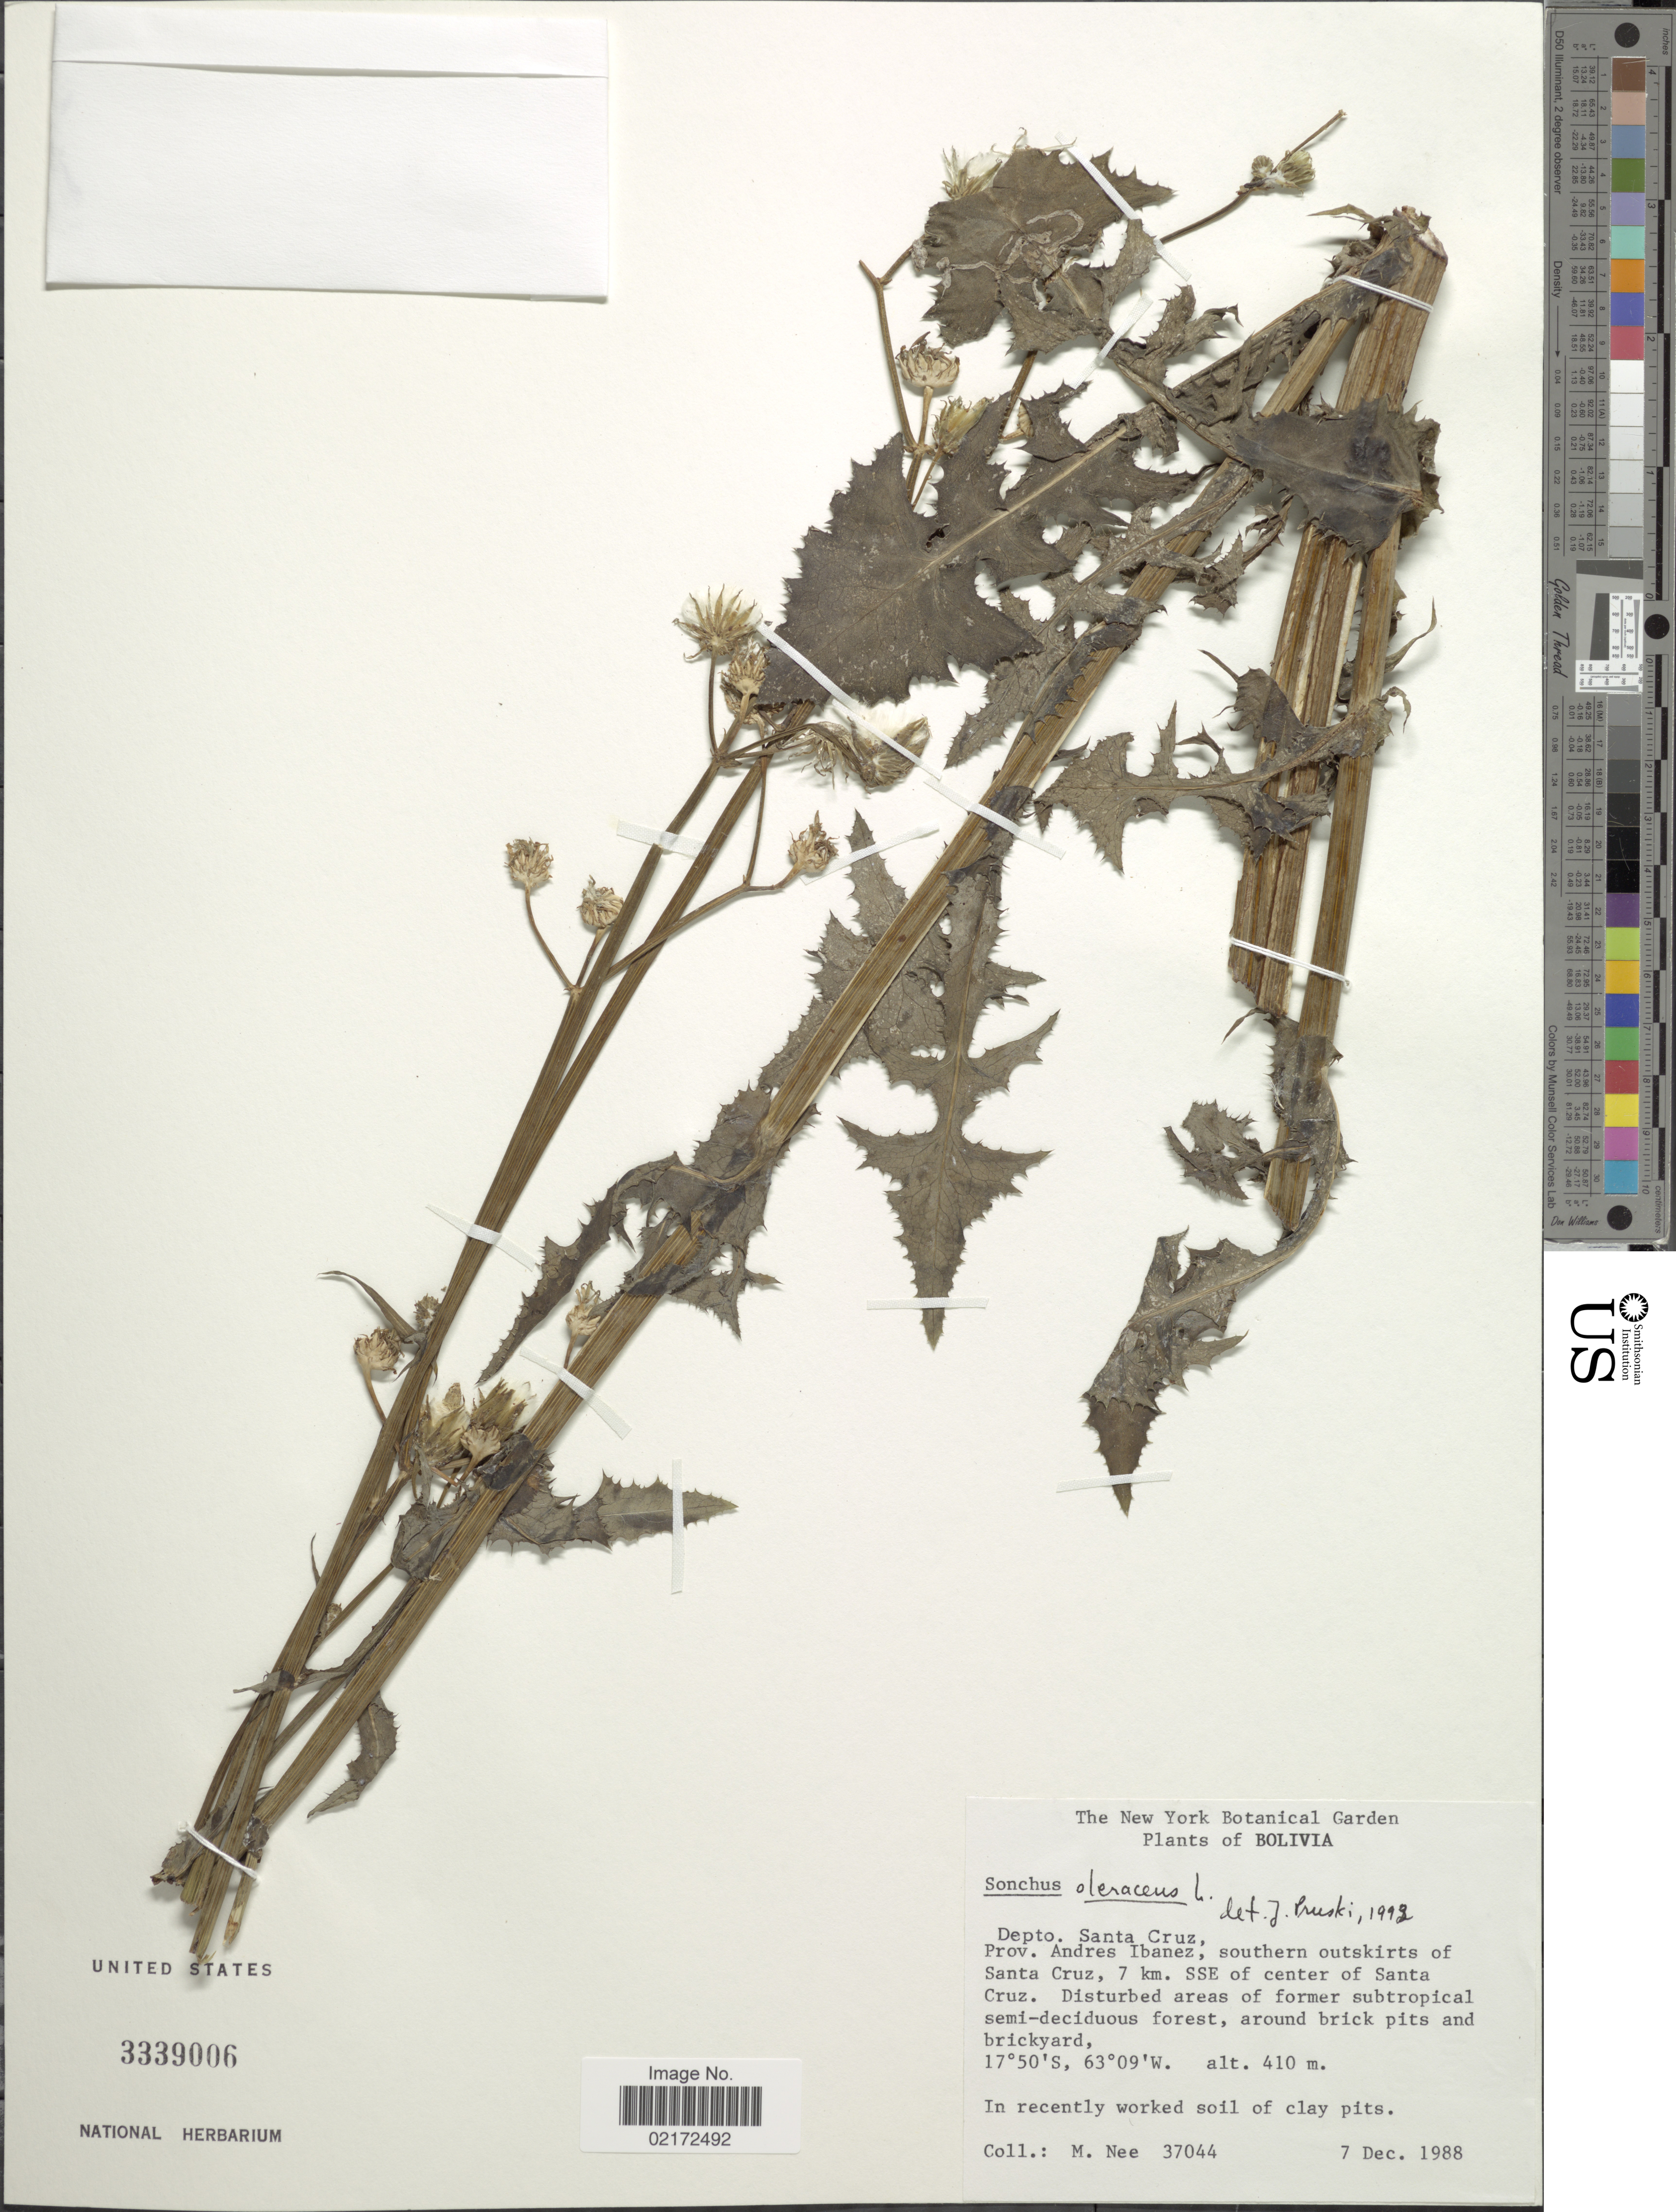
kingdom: Plantae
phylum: Tracheophyta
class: Magnoliopsida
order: Asterales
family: Asteraceae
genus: Sonchus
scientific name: Sonchus oleraceus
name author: L.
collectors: M. Nee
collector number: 37044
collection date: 1988-12-07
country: Bolivia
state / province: Santa Cruz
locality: Depto. Santa Cruz, Prov. Andres Ibanez, southern outskirts of Santa Cruz, 7 km. SSE of center of Santa Cruz.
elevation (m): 410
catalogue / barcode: US 3339006